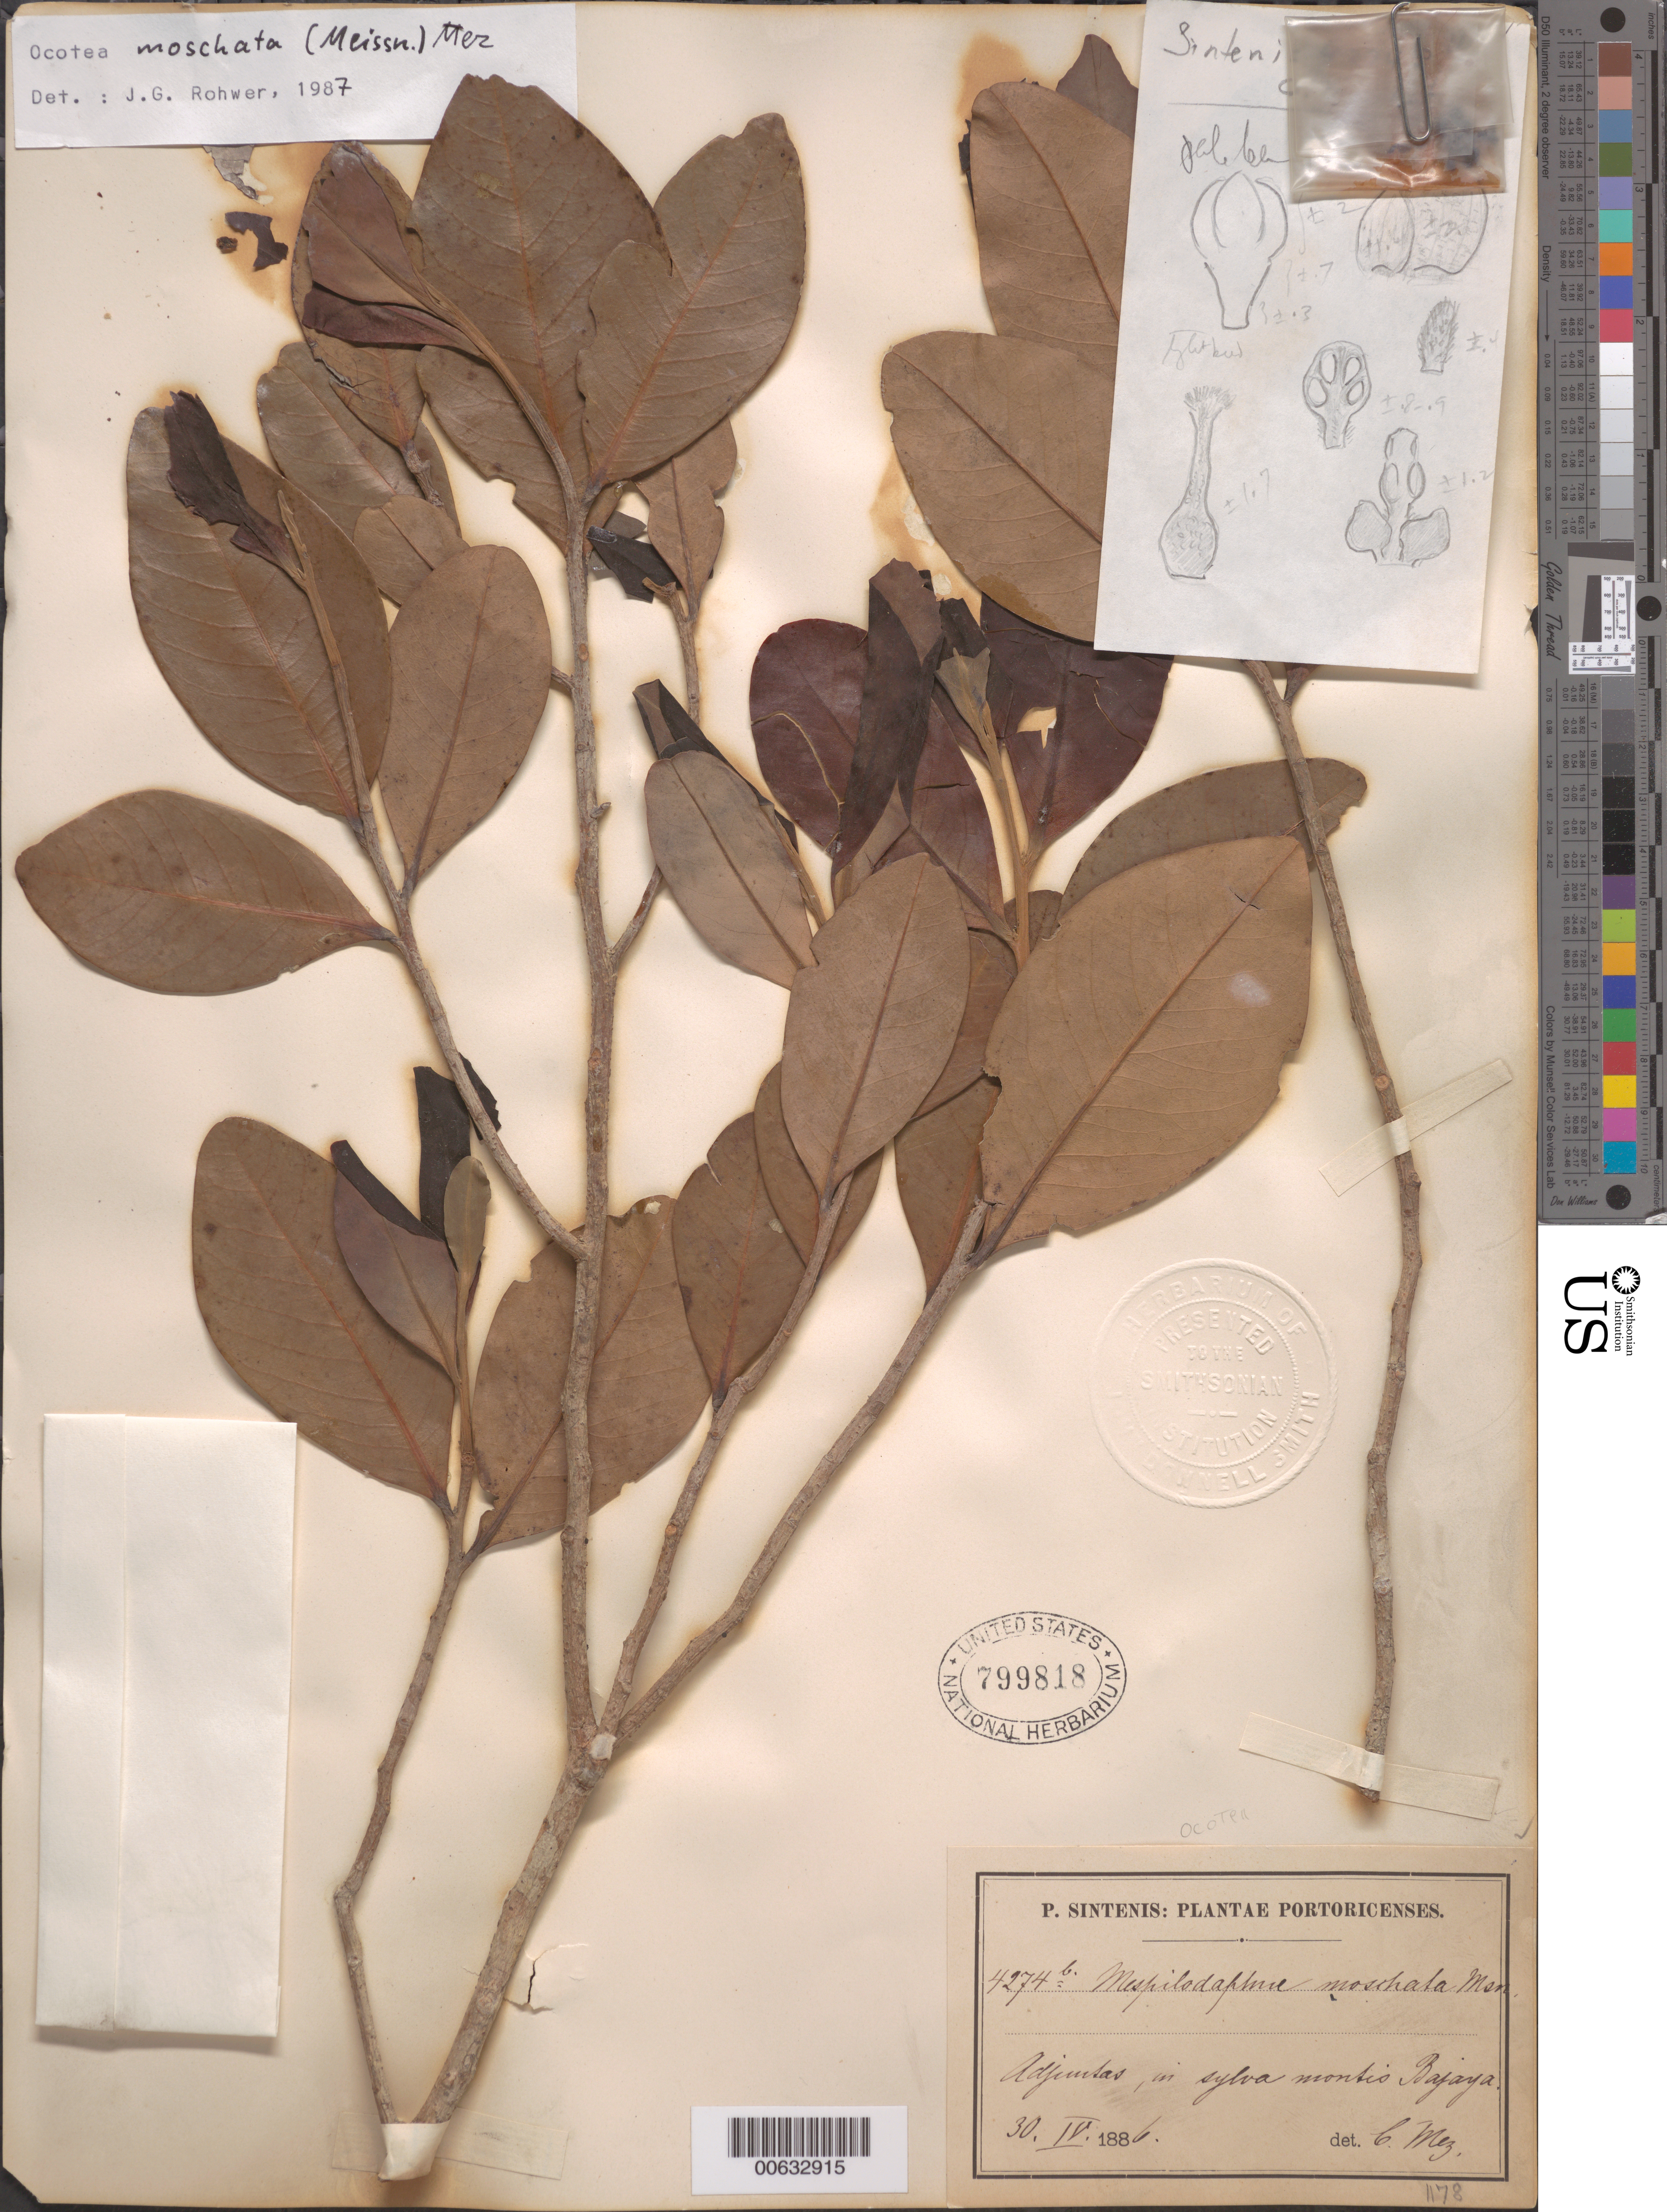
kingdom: Plantae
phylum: Tracheophyta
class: Magnoliopsida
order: Laurales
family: Lauraceae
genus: Ocotea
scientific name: Ocotea moschata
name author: (Meisn.) Mez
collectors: P. Sintenis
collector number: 4274b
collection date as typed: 30 Apr 1886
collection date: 1886-04-30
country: Puerto Rico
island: Greater Antilles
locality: Adjuntas, in sylva montis Bajaya.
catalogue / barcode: US 799818